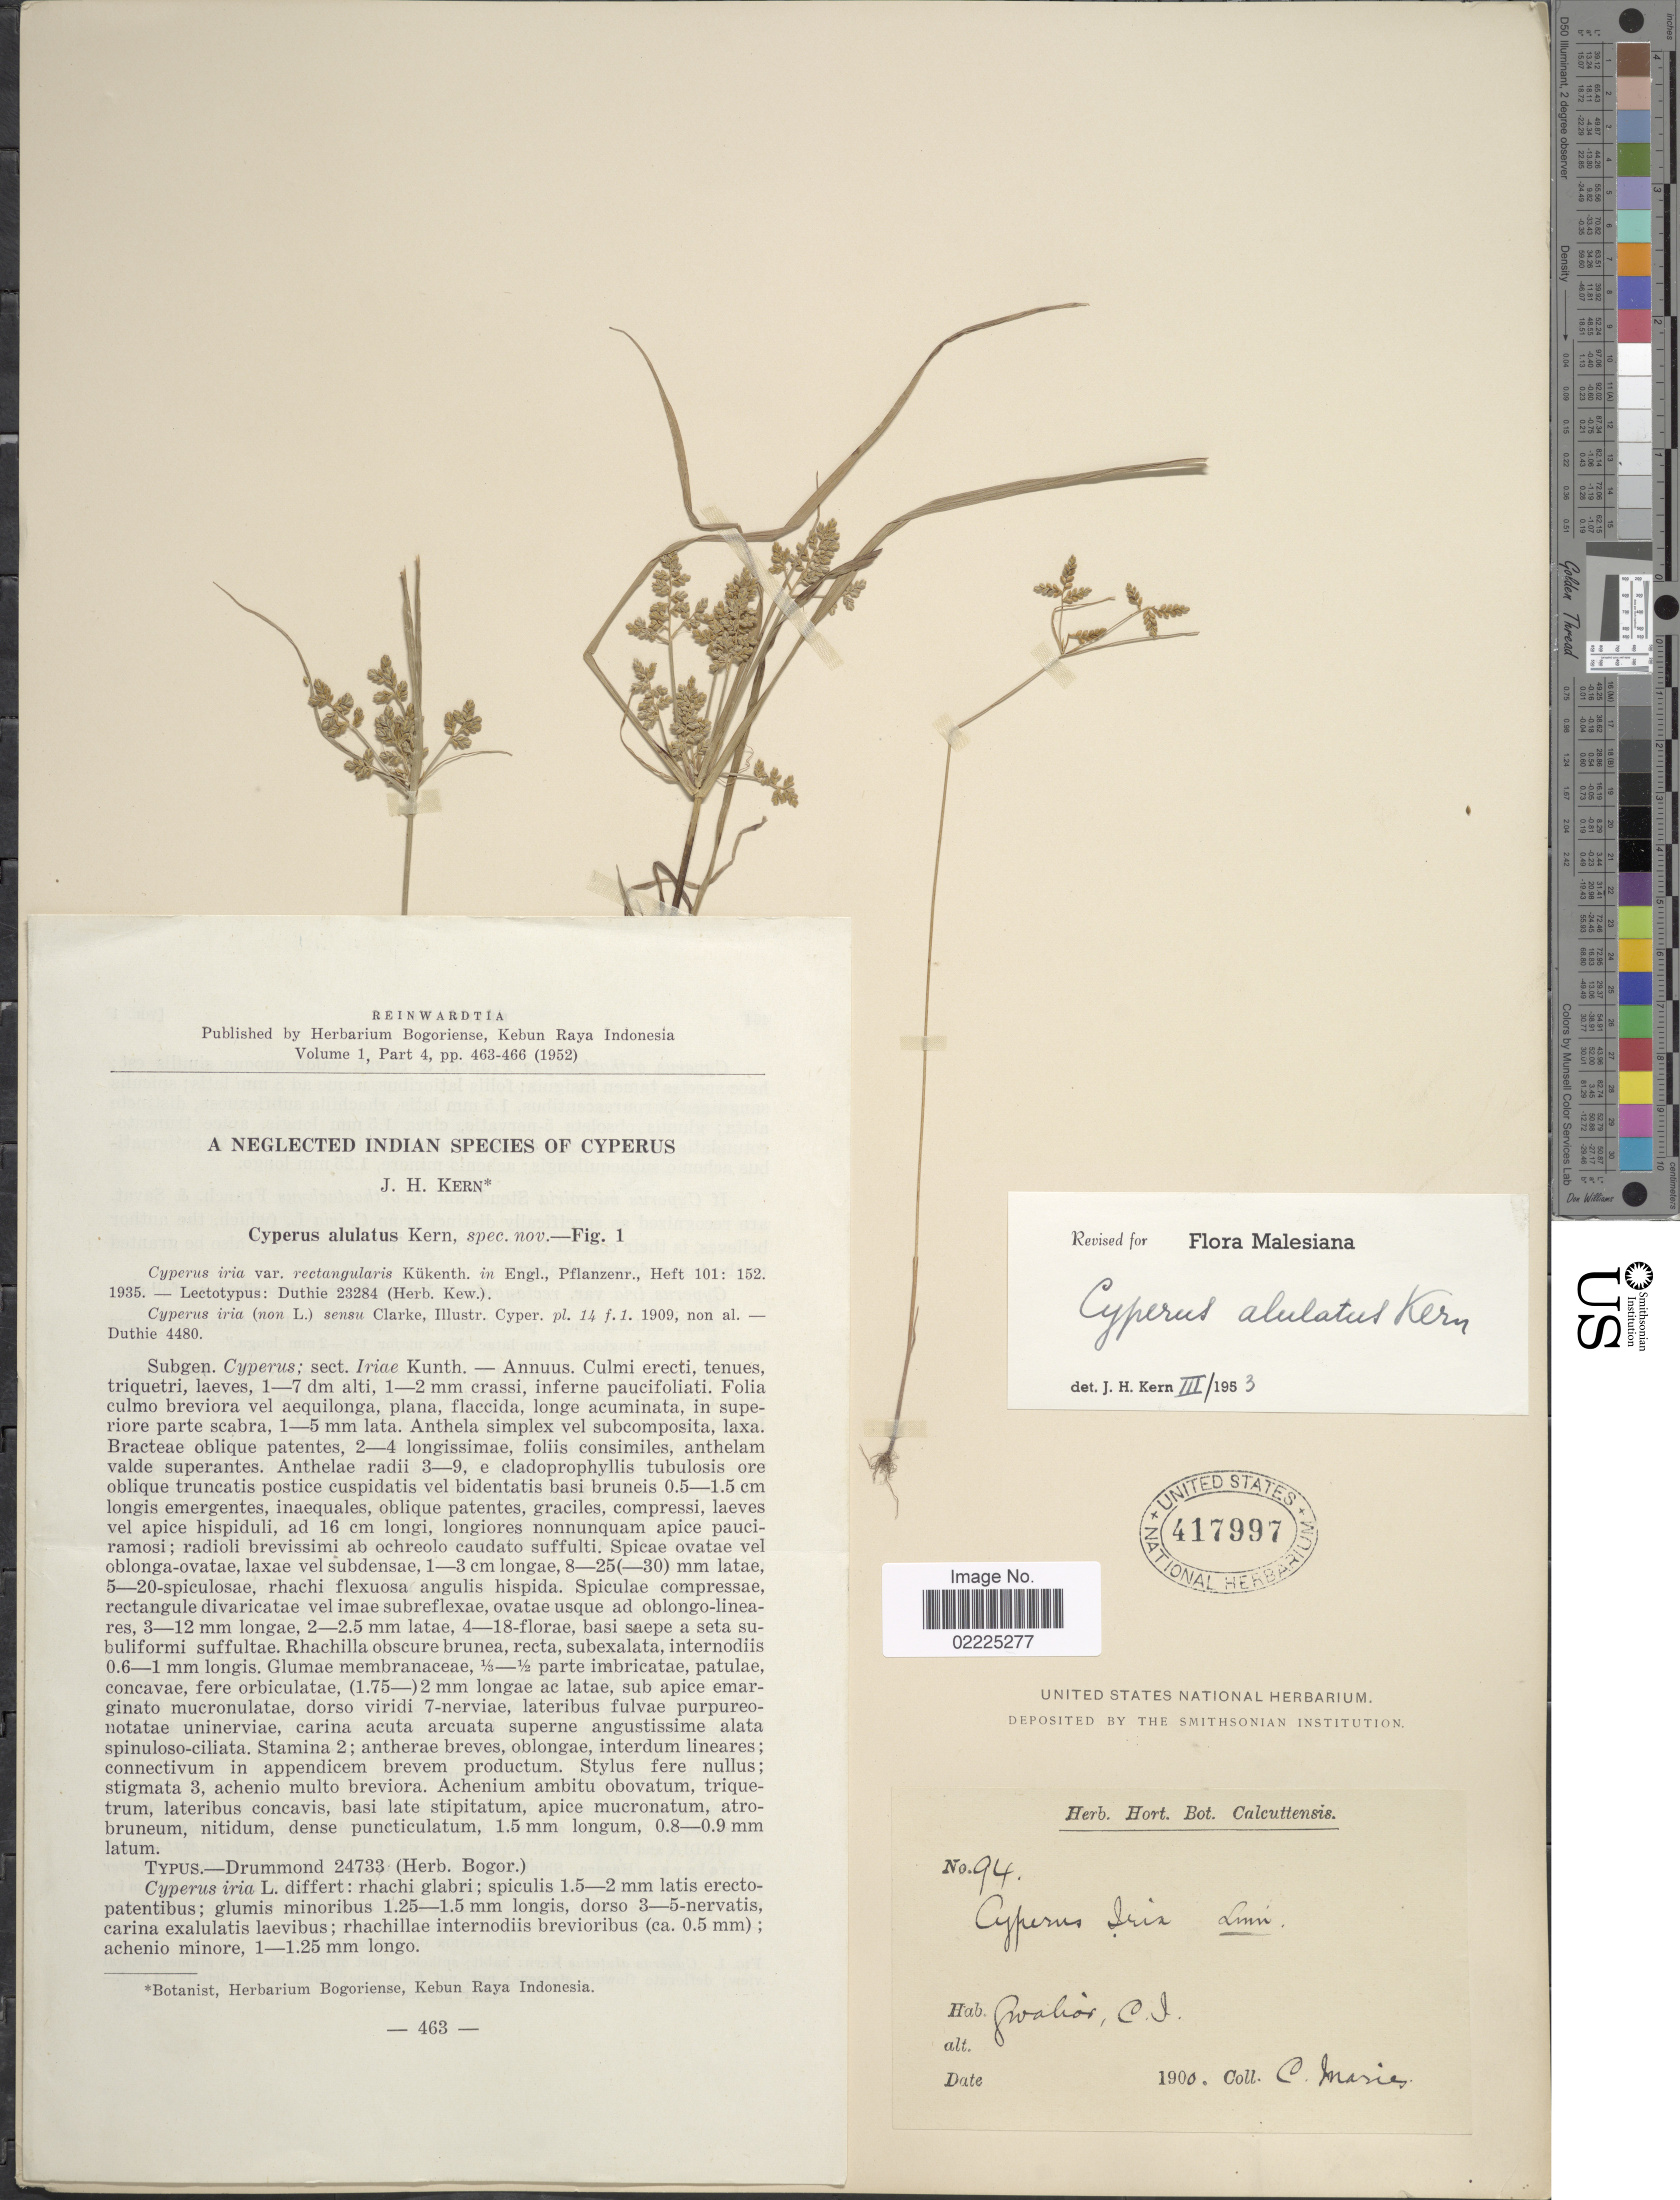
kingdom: Plantae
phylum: Tracheophyta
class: Liliopsida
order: Poales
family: Cyperaceae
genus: Cyperus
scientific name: Cyperus alulatus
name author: J. Kern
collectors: C. Maries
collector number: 94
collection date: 1900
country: India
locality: Gwalior.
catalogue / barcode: US 417997